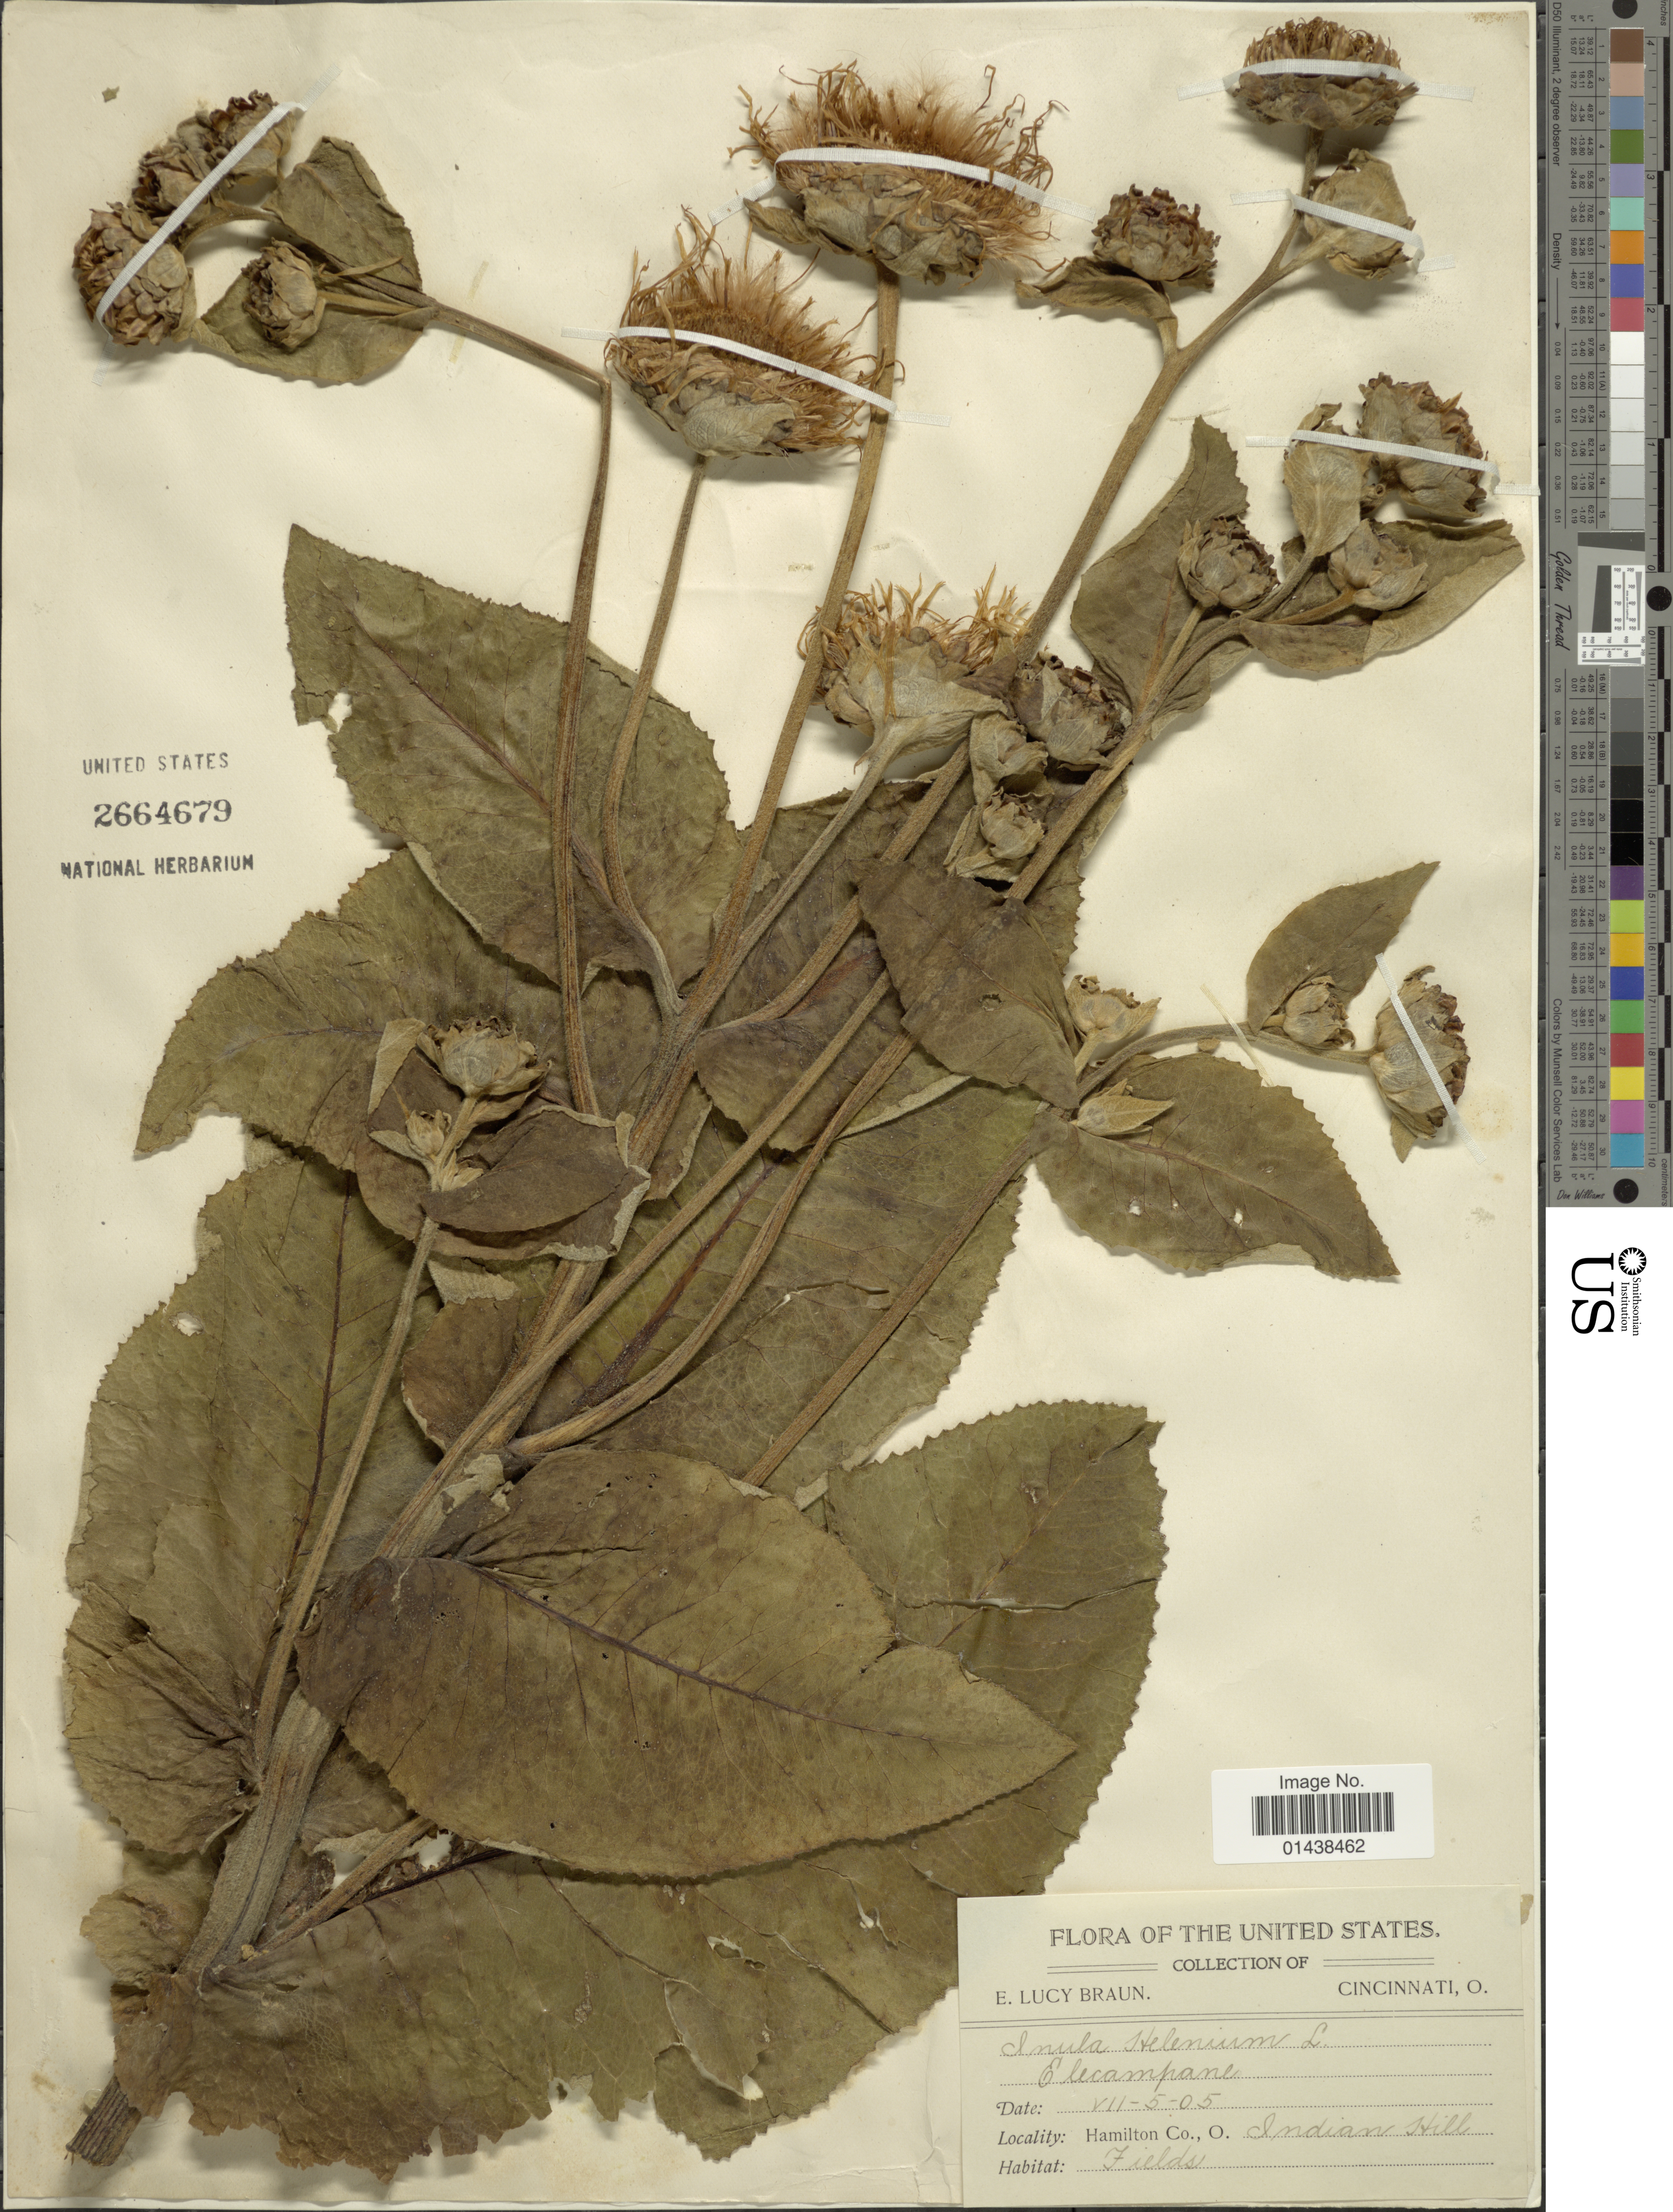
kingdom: Plantae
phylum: Tracheophyta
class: Magnoliopsida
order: Asterales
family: Asteraceae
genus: Inula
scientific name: Inula helenium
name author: L.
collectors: F. M. Uhler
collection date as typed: Transcribed d/m/y: 5/7/5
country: United States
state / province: Ohio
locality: Hamilton Co. O. Indian Hill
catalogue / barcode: US 2664679